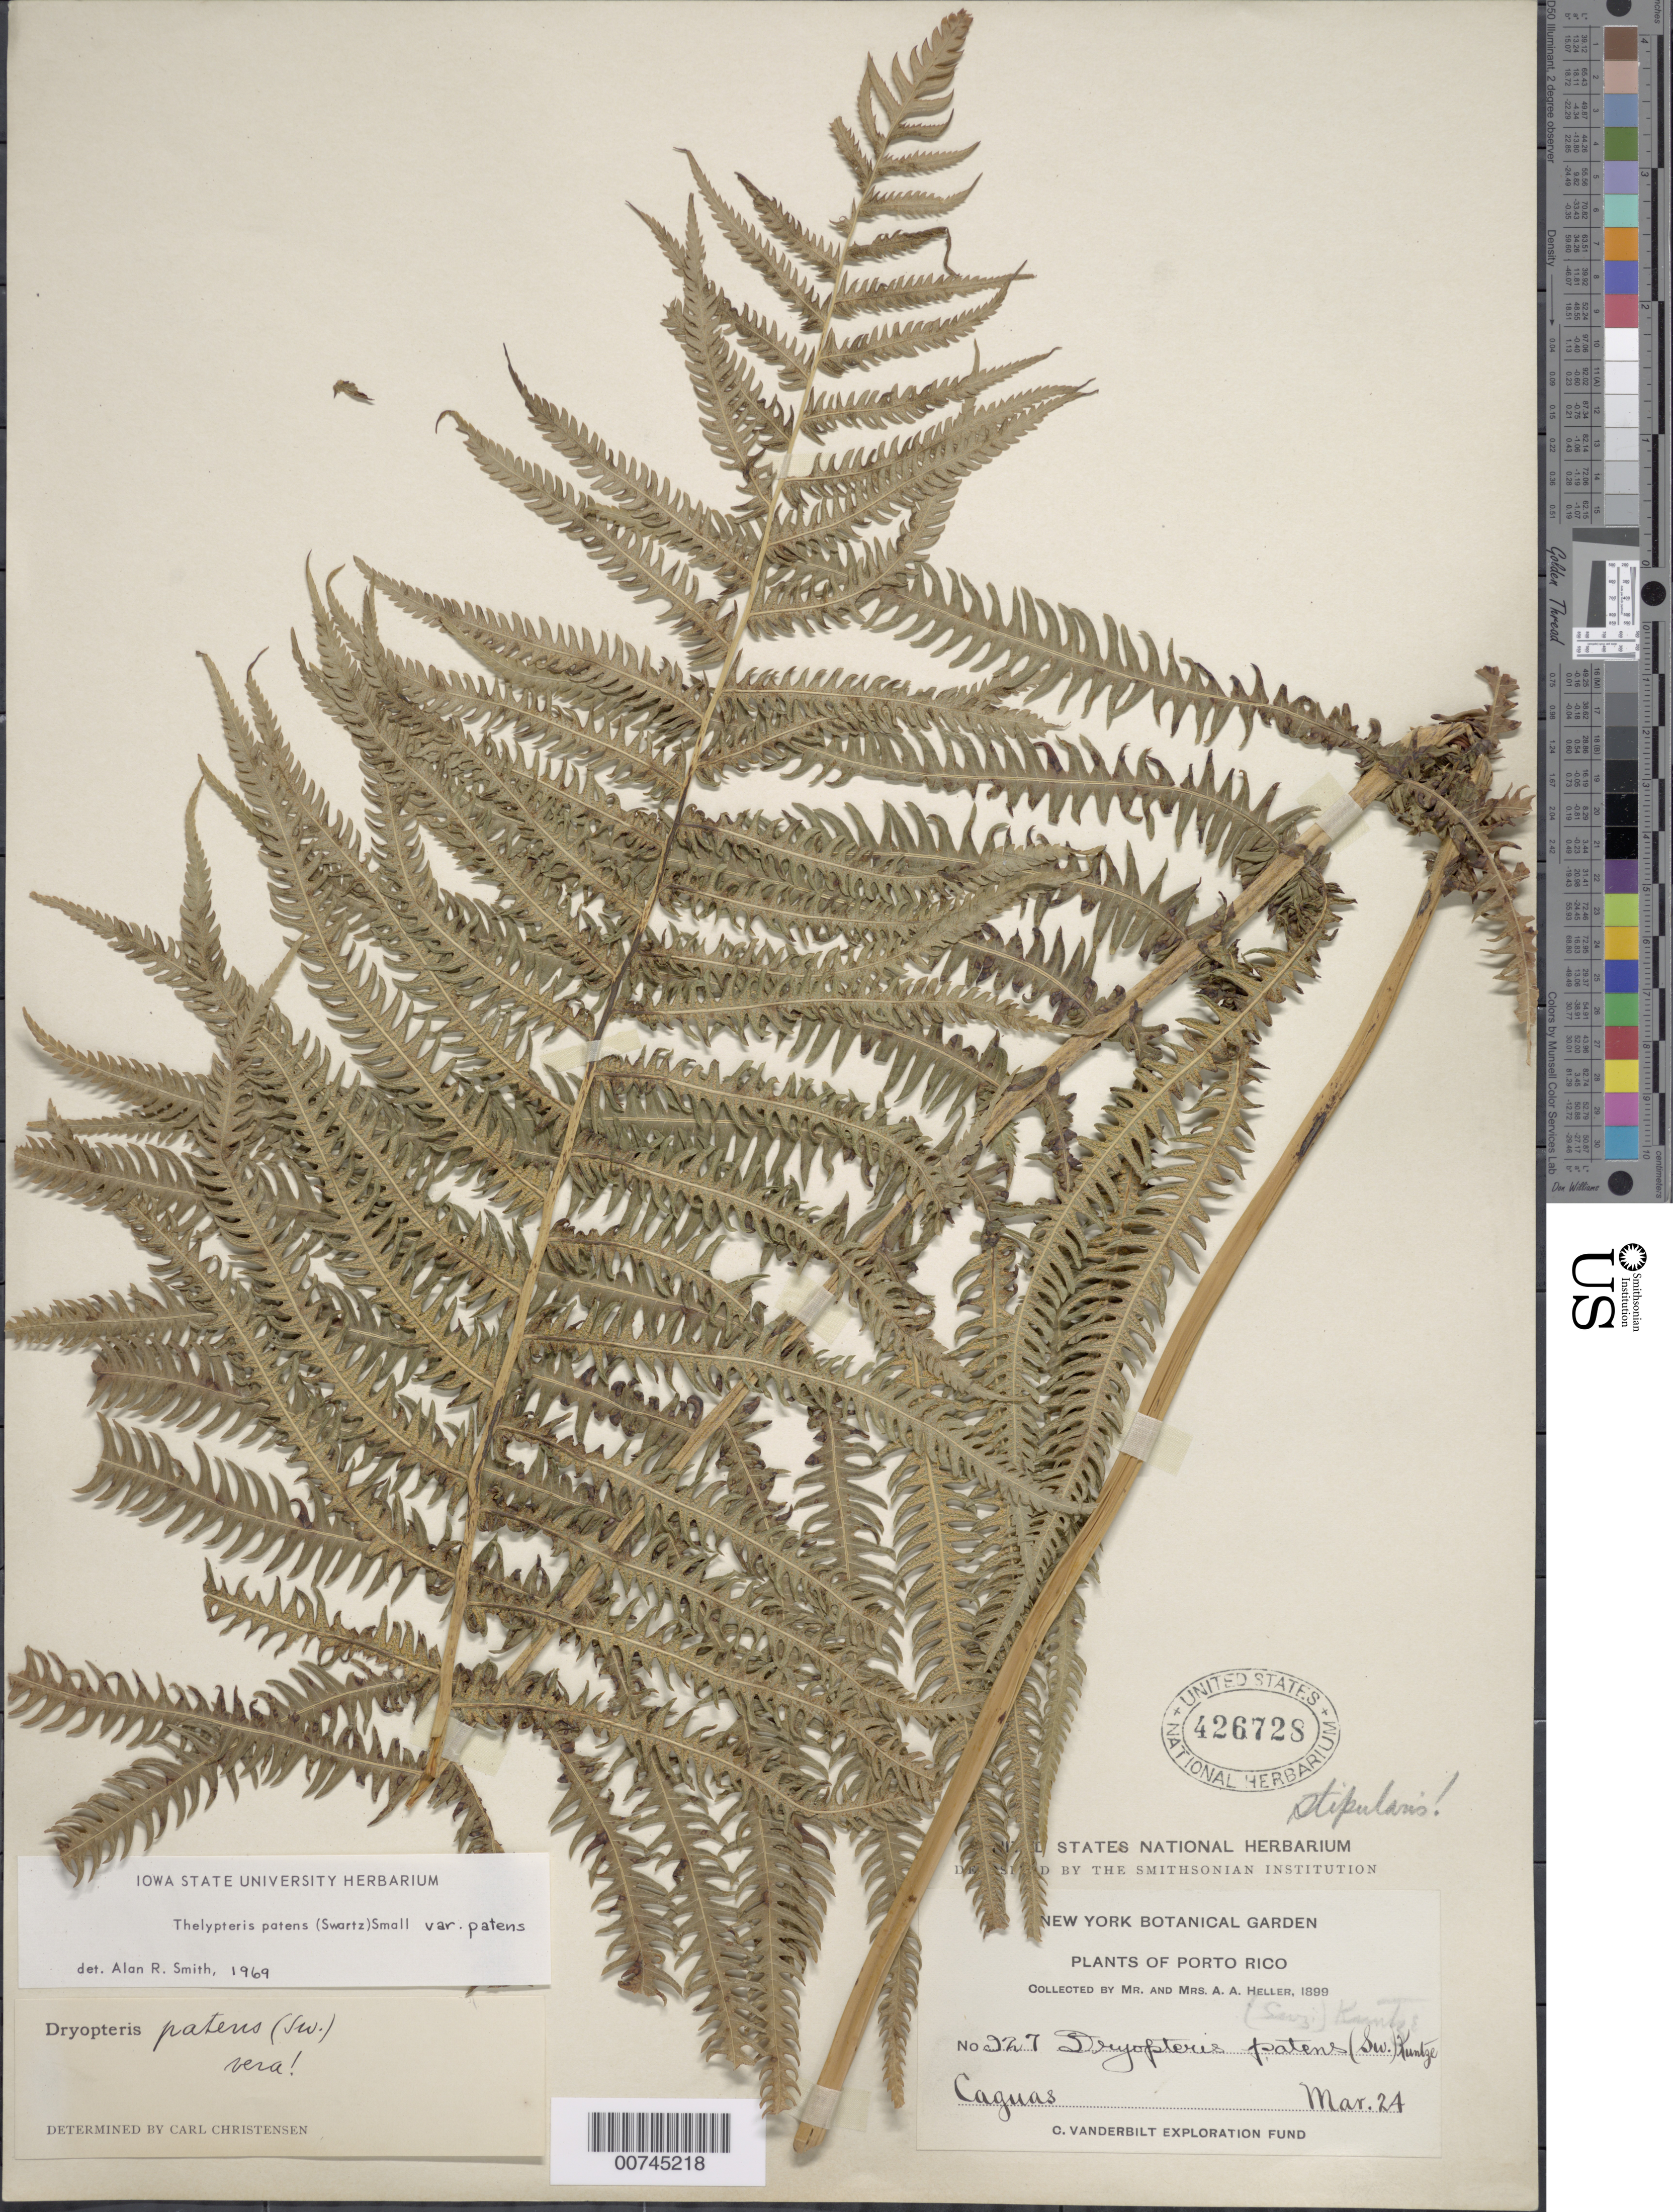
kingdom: Plantae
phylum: Tracheophyta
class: Polypodiopsida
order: Polypodiales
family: Thelypteridaceae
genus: Christella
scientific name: Christella patens var. patens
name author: (Sw.) Holttum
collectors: A. A. Heller & E. G. Heller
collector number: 927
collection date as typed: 24 Mar 1899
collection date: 1899-03-24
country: Puerto Rico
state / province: Caguas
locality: Caguas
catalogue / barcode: US 426728